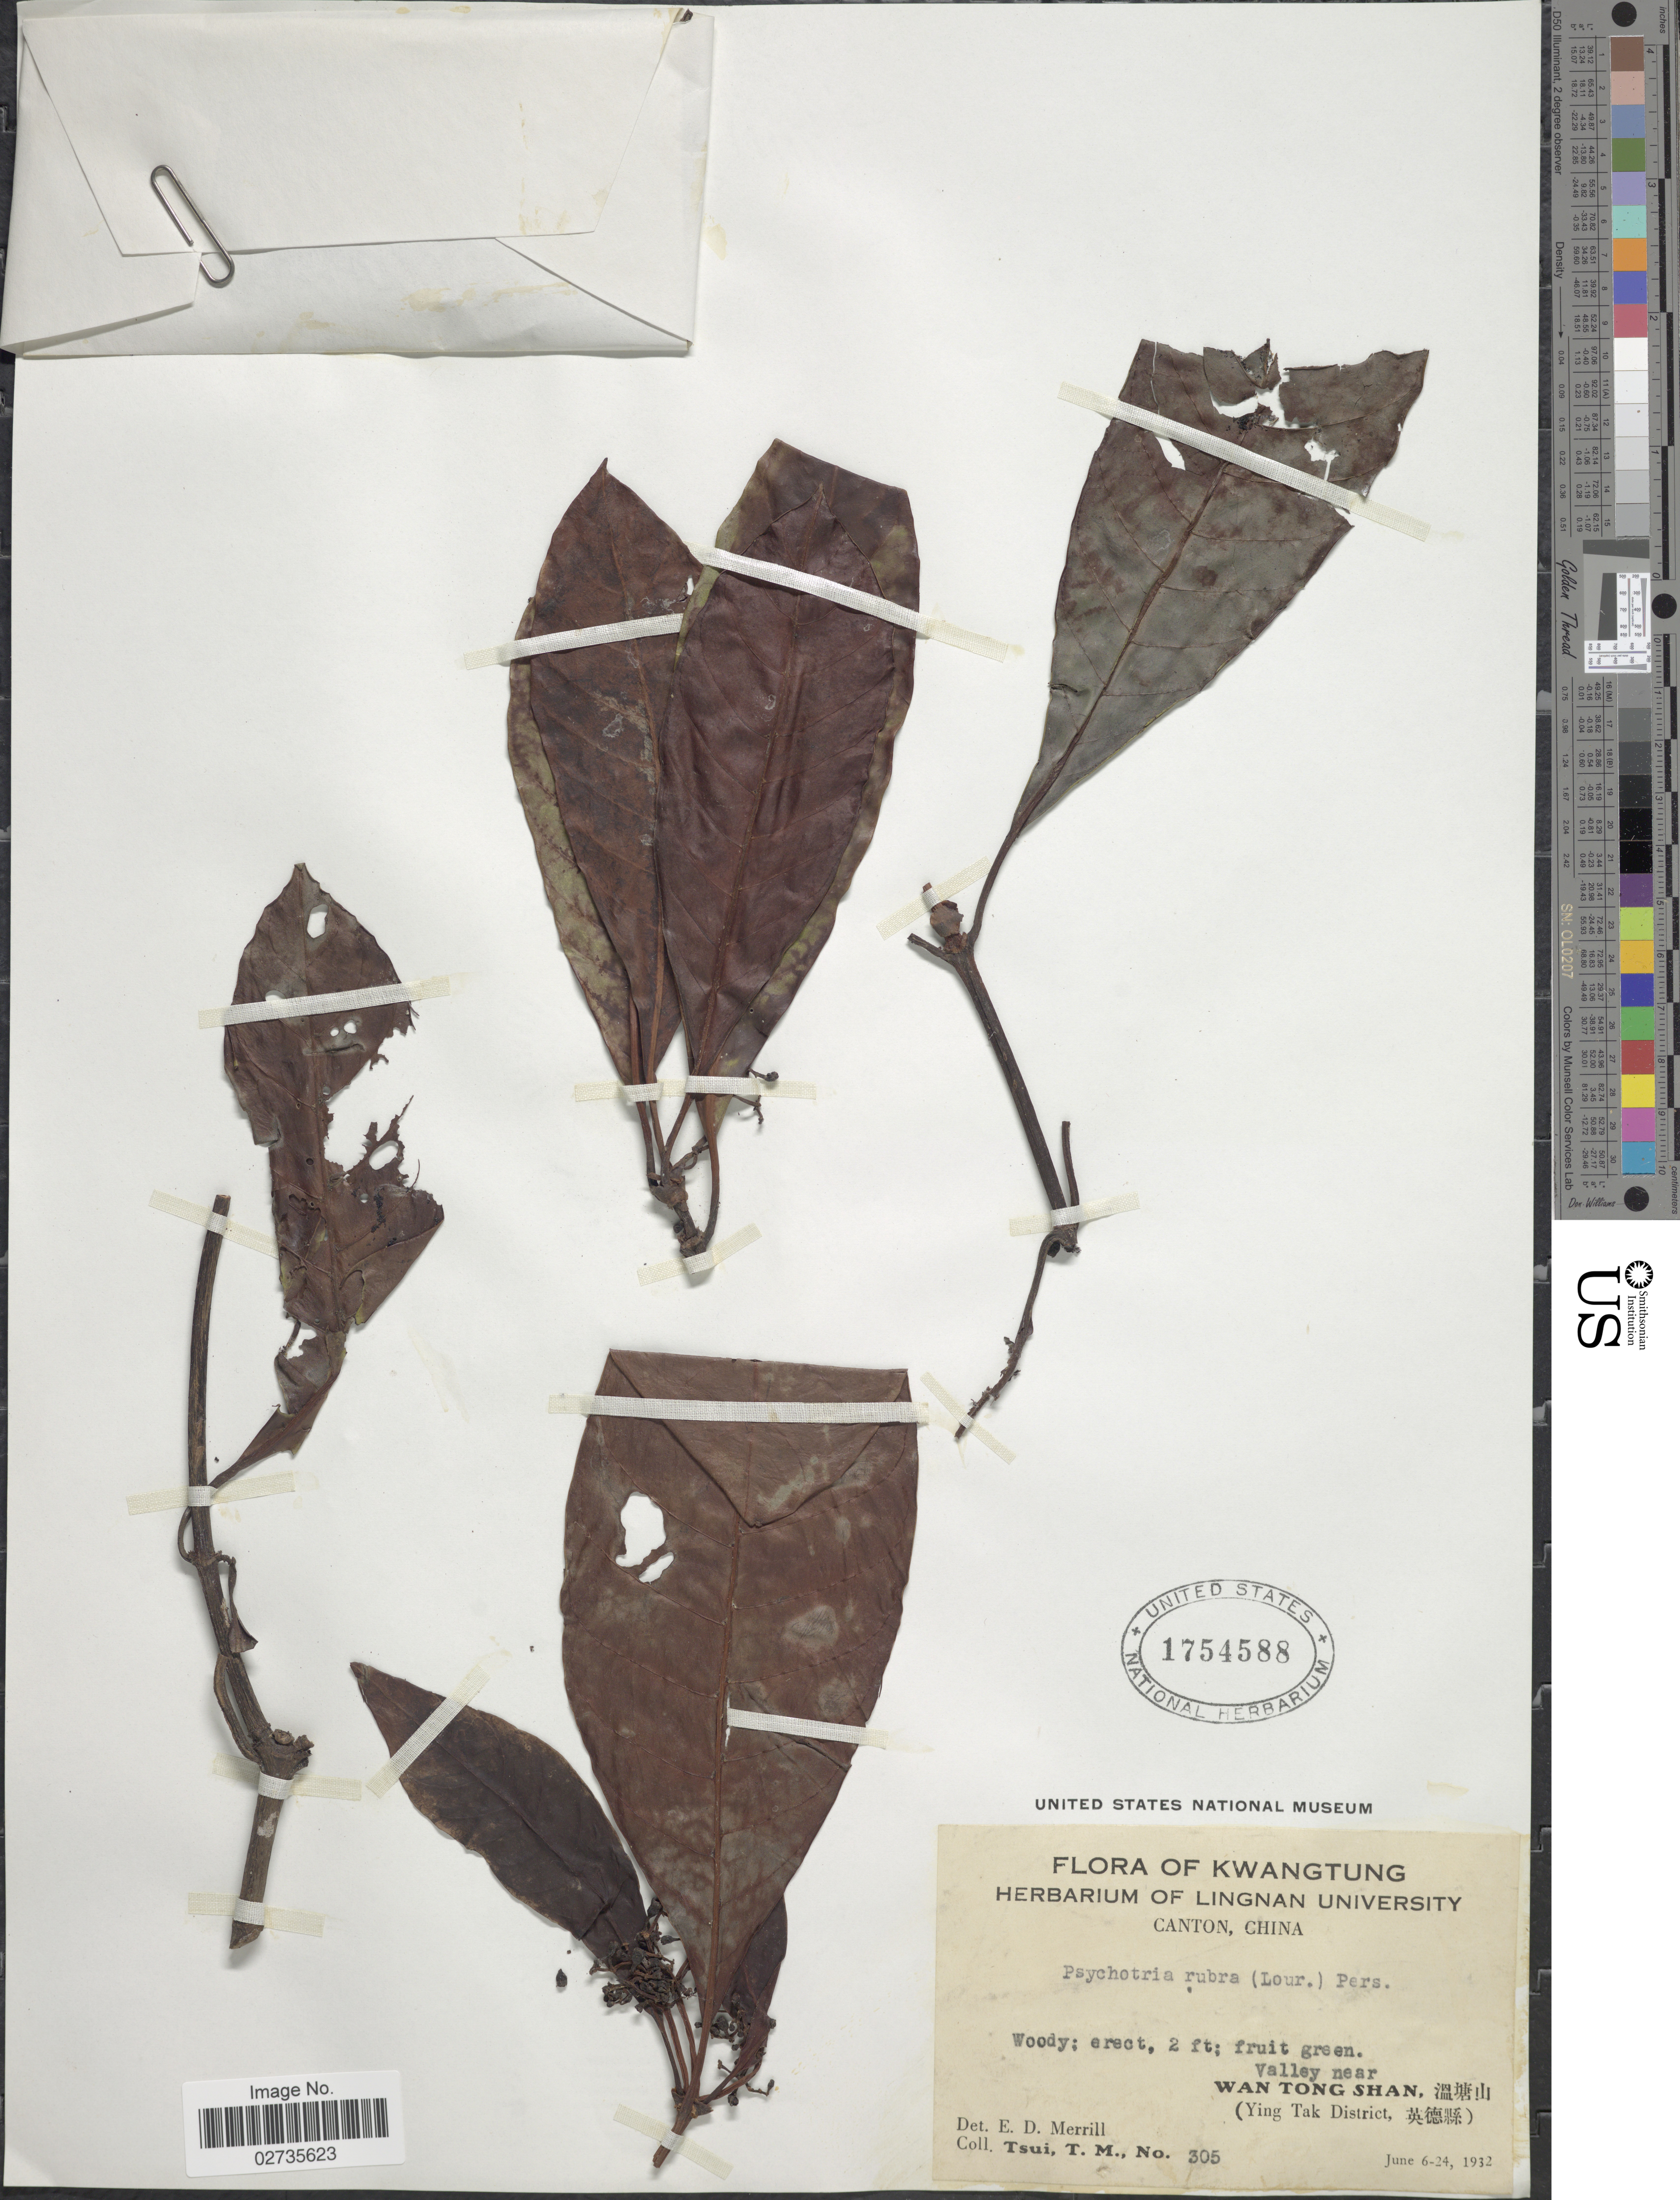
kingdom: Plantae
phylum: Tracheophyta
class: Magnoliopsida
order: Gentianales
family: Rubiaceae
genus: Psychotria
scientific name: Psychotria rubra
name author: (Lour.) Poir.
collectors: T. Tsui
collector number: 305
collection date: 1932-06-06/1932-06-24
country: China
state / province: Guangdong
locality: Kwangtung, Woody; Valley near Wan Tong Shan (Ying Tak District)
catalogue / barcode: US 1754588